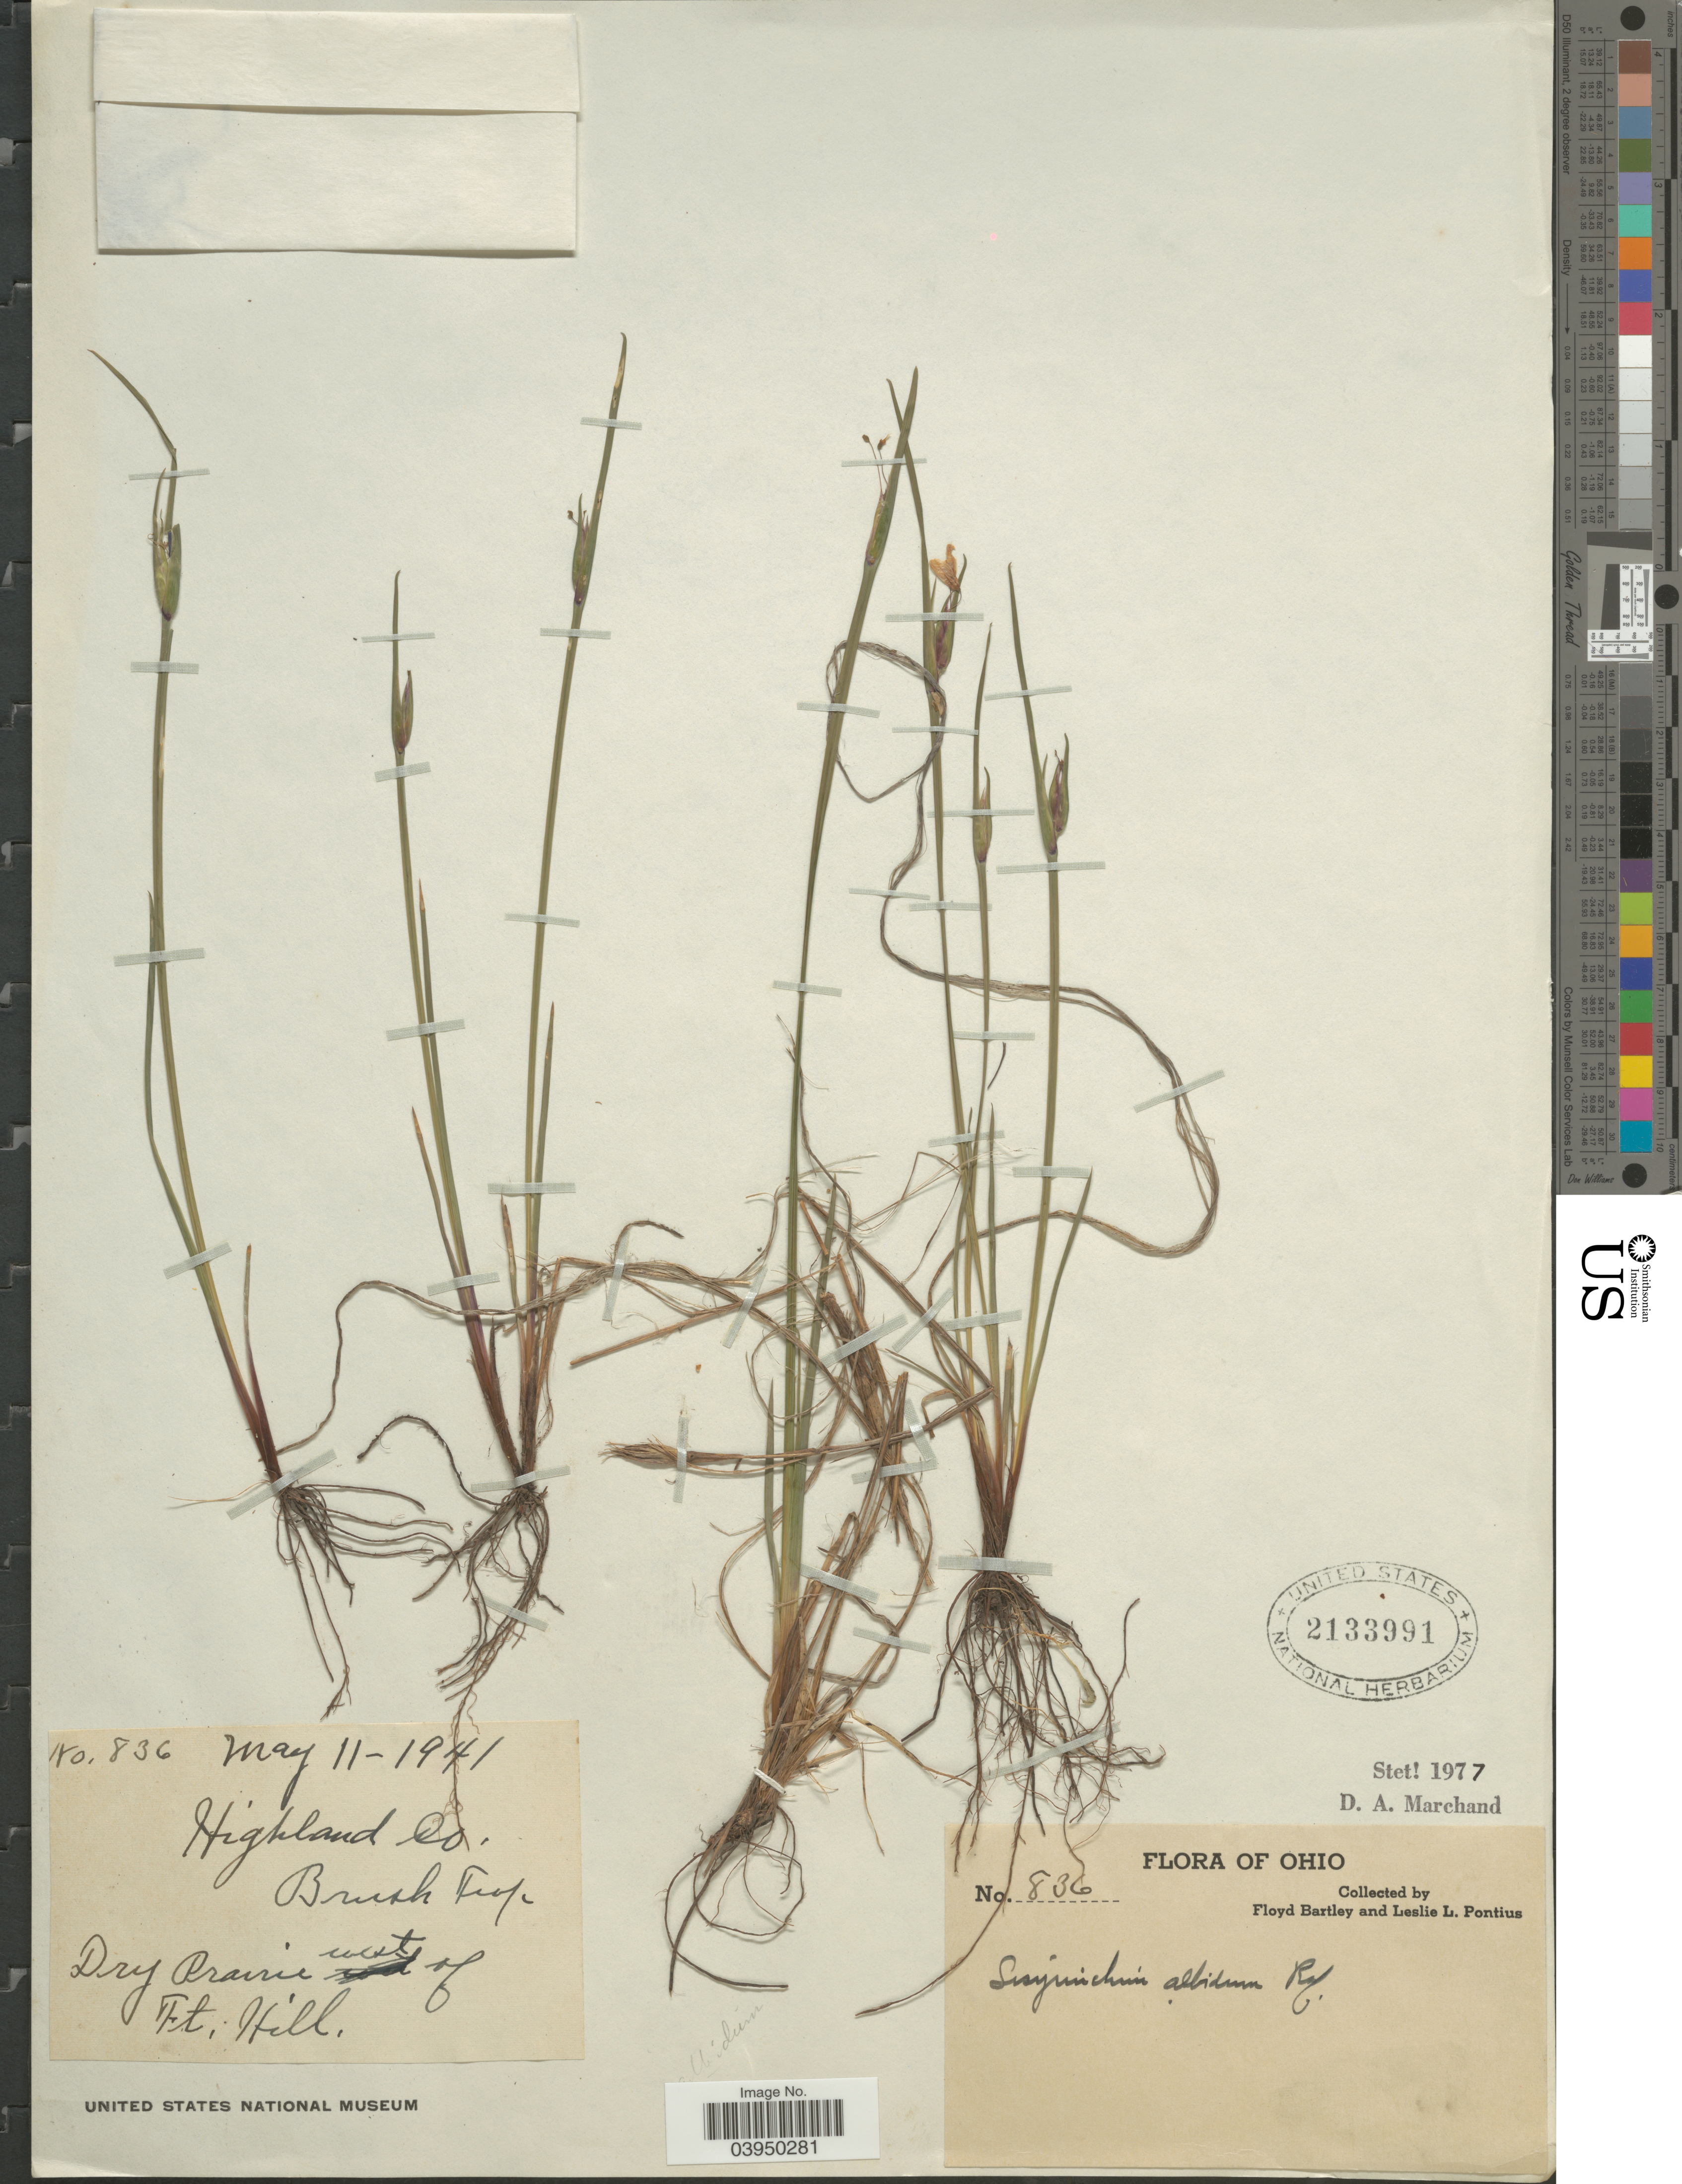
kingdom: Plantae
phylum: Tracheophyta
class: Liliopsida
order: Asparagales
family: Iridaceae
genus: Sisyrinchium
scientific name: Sisyrinchium albidum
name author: Raf.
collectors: F. Bartley & L. Pontius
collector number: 836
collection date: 1941-05-11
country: United States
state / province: Ohio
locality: Highland Co. Brush Twp. Dry Prairie west of Ft. Hill.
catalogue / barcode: US 2133991